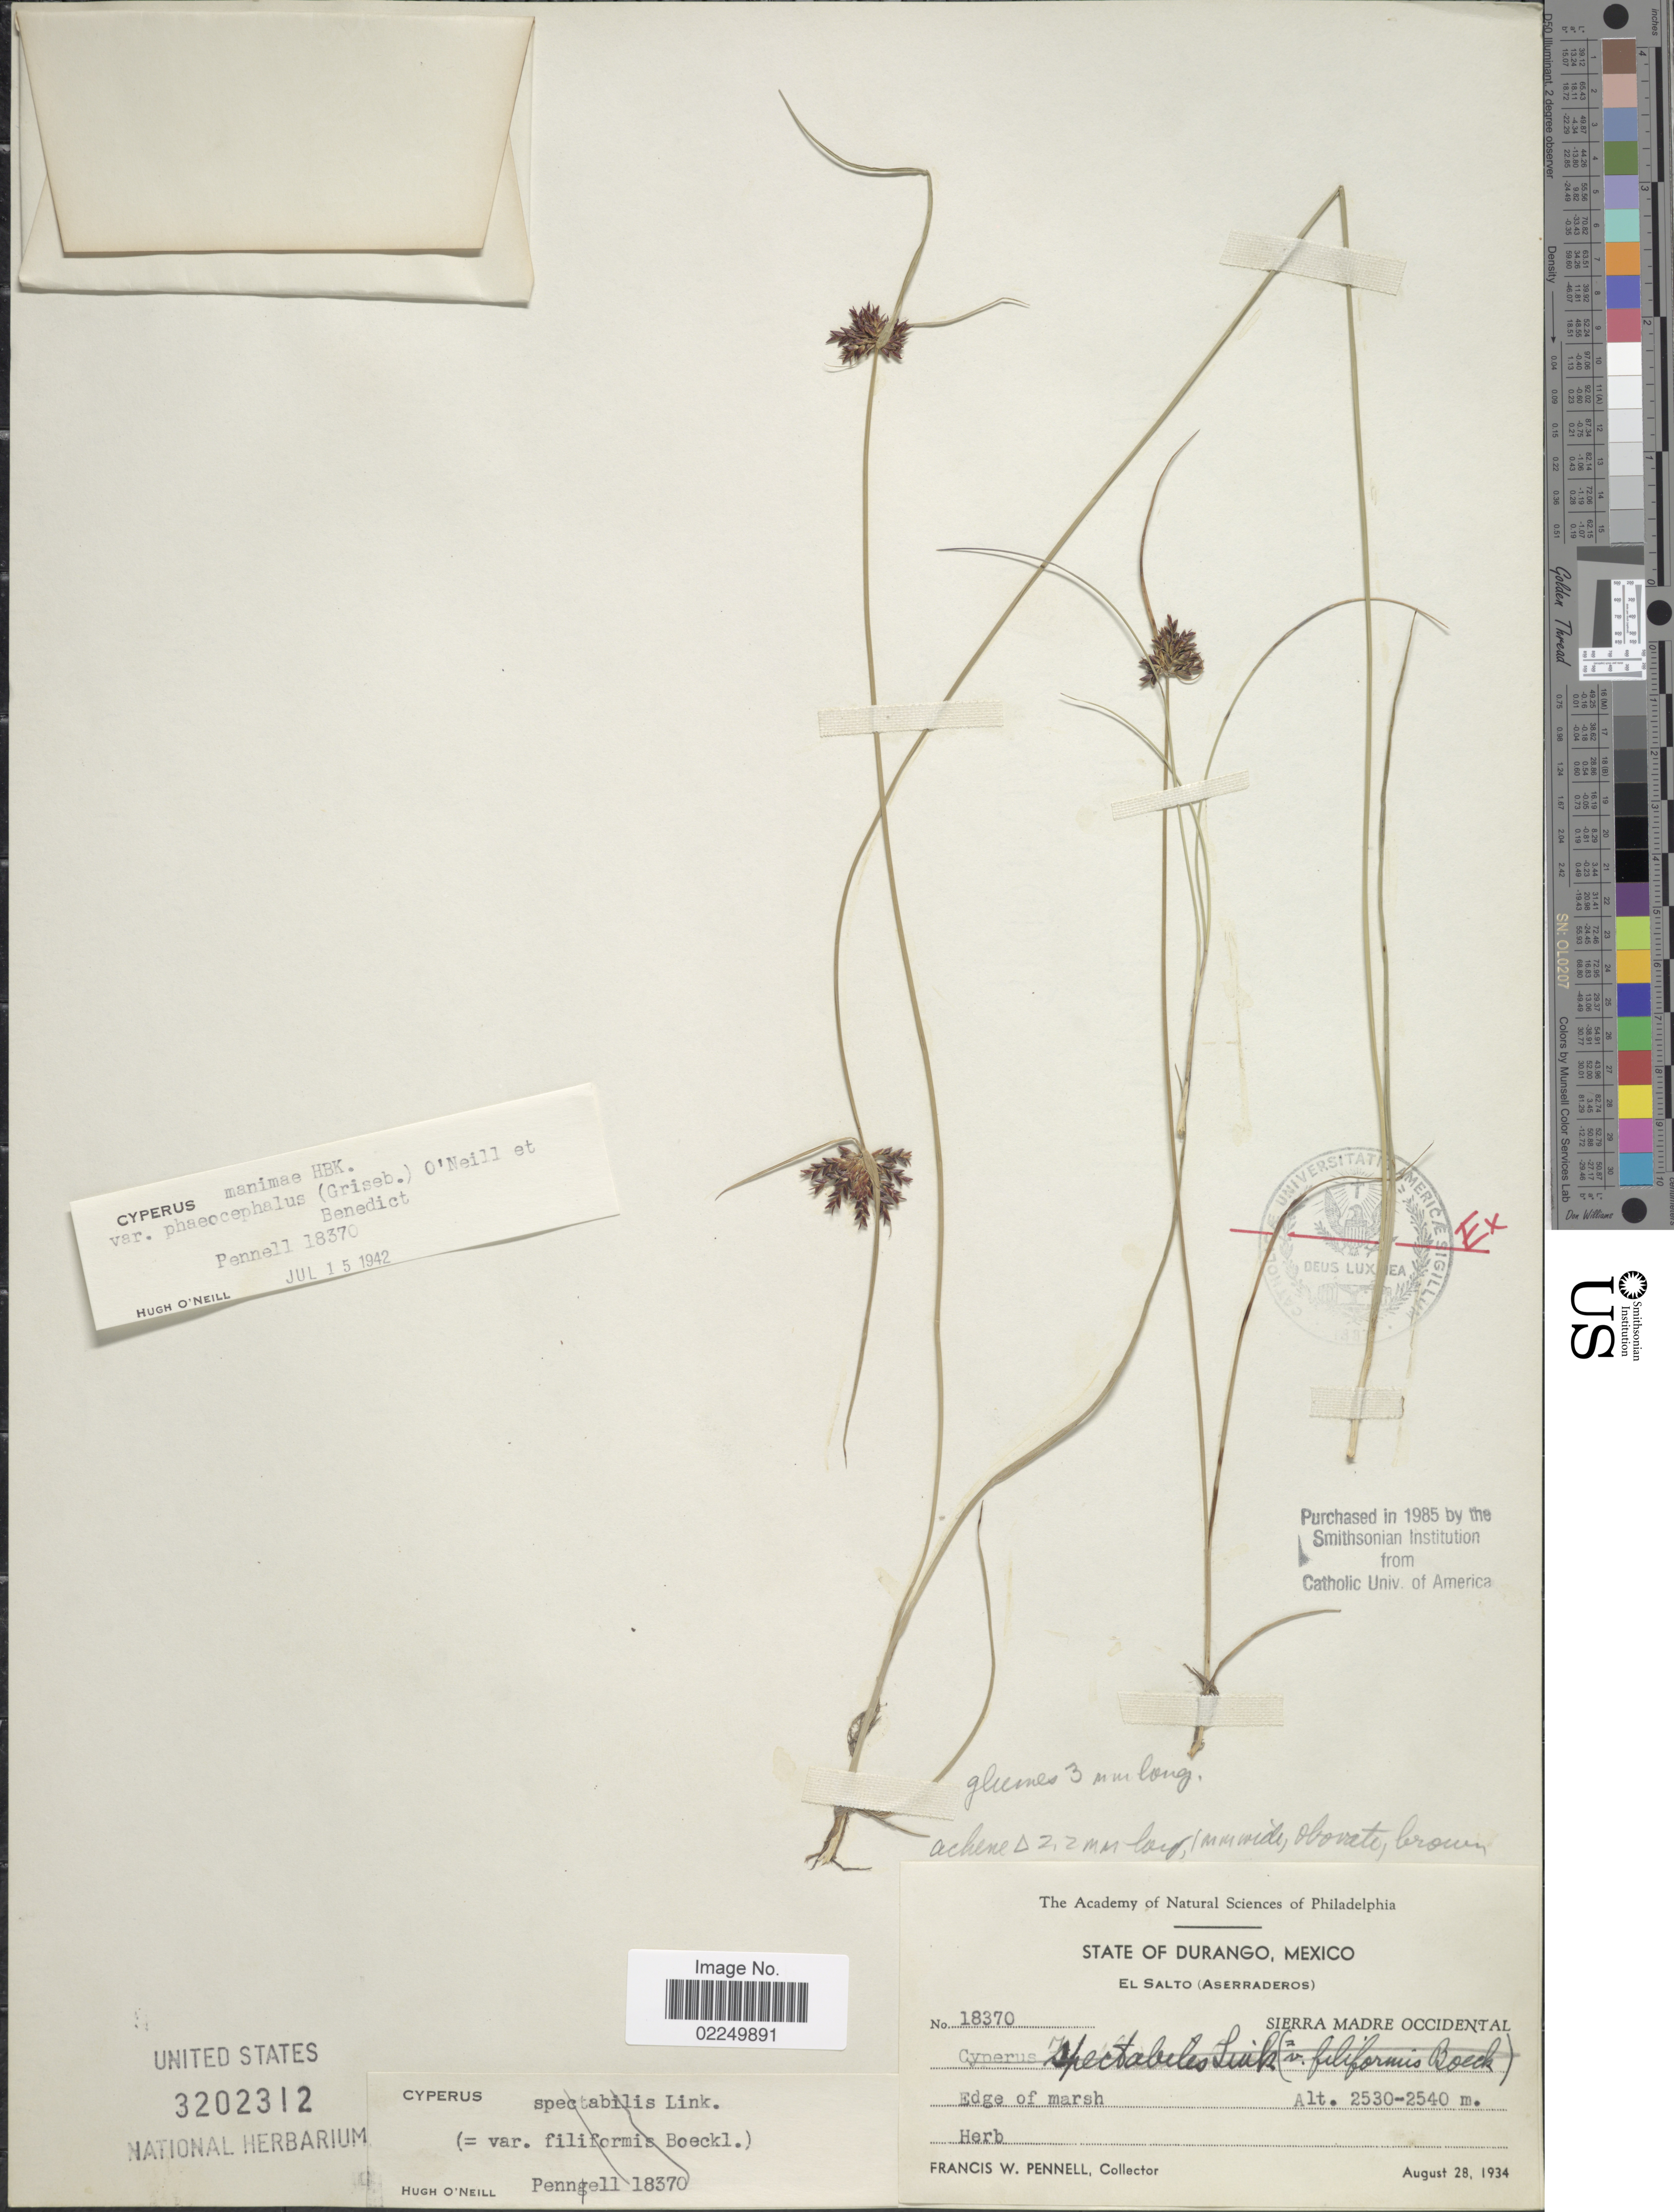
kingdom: Plantae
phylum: Tracheophyta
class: Liliopsida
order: Poales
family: Cyperaceae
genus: Cyperus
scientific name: Cyperus manimae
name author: Kunth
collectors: F. W. Pennell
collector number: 18370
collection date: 1934-08-28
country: Mexico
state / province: Durango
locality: El Salto (Aserraderos), Sierra Madre Occidental, Edge of marsh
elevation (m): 2530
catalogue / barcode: US 3202312